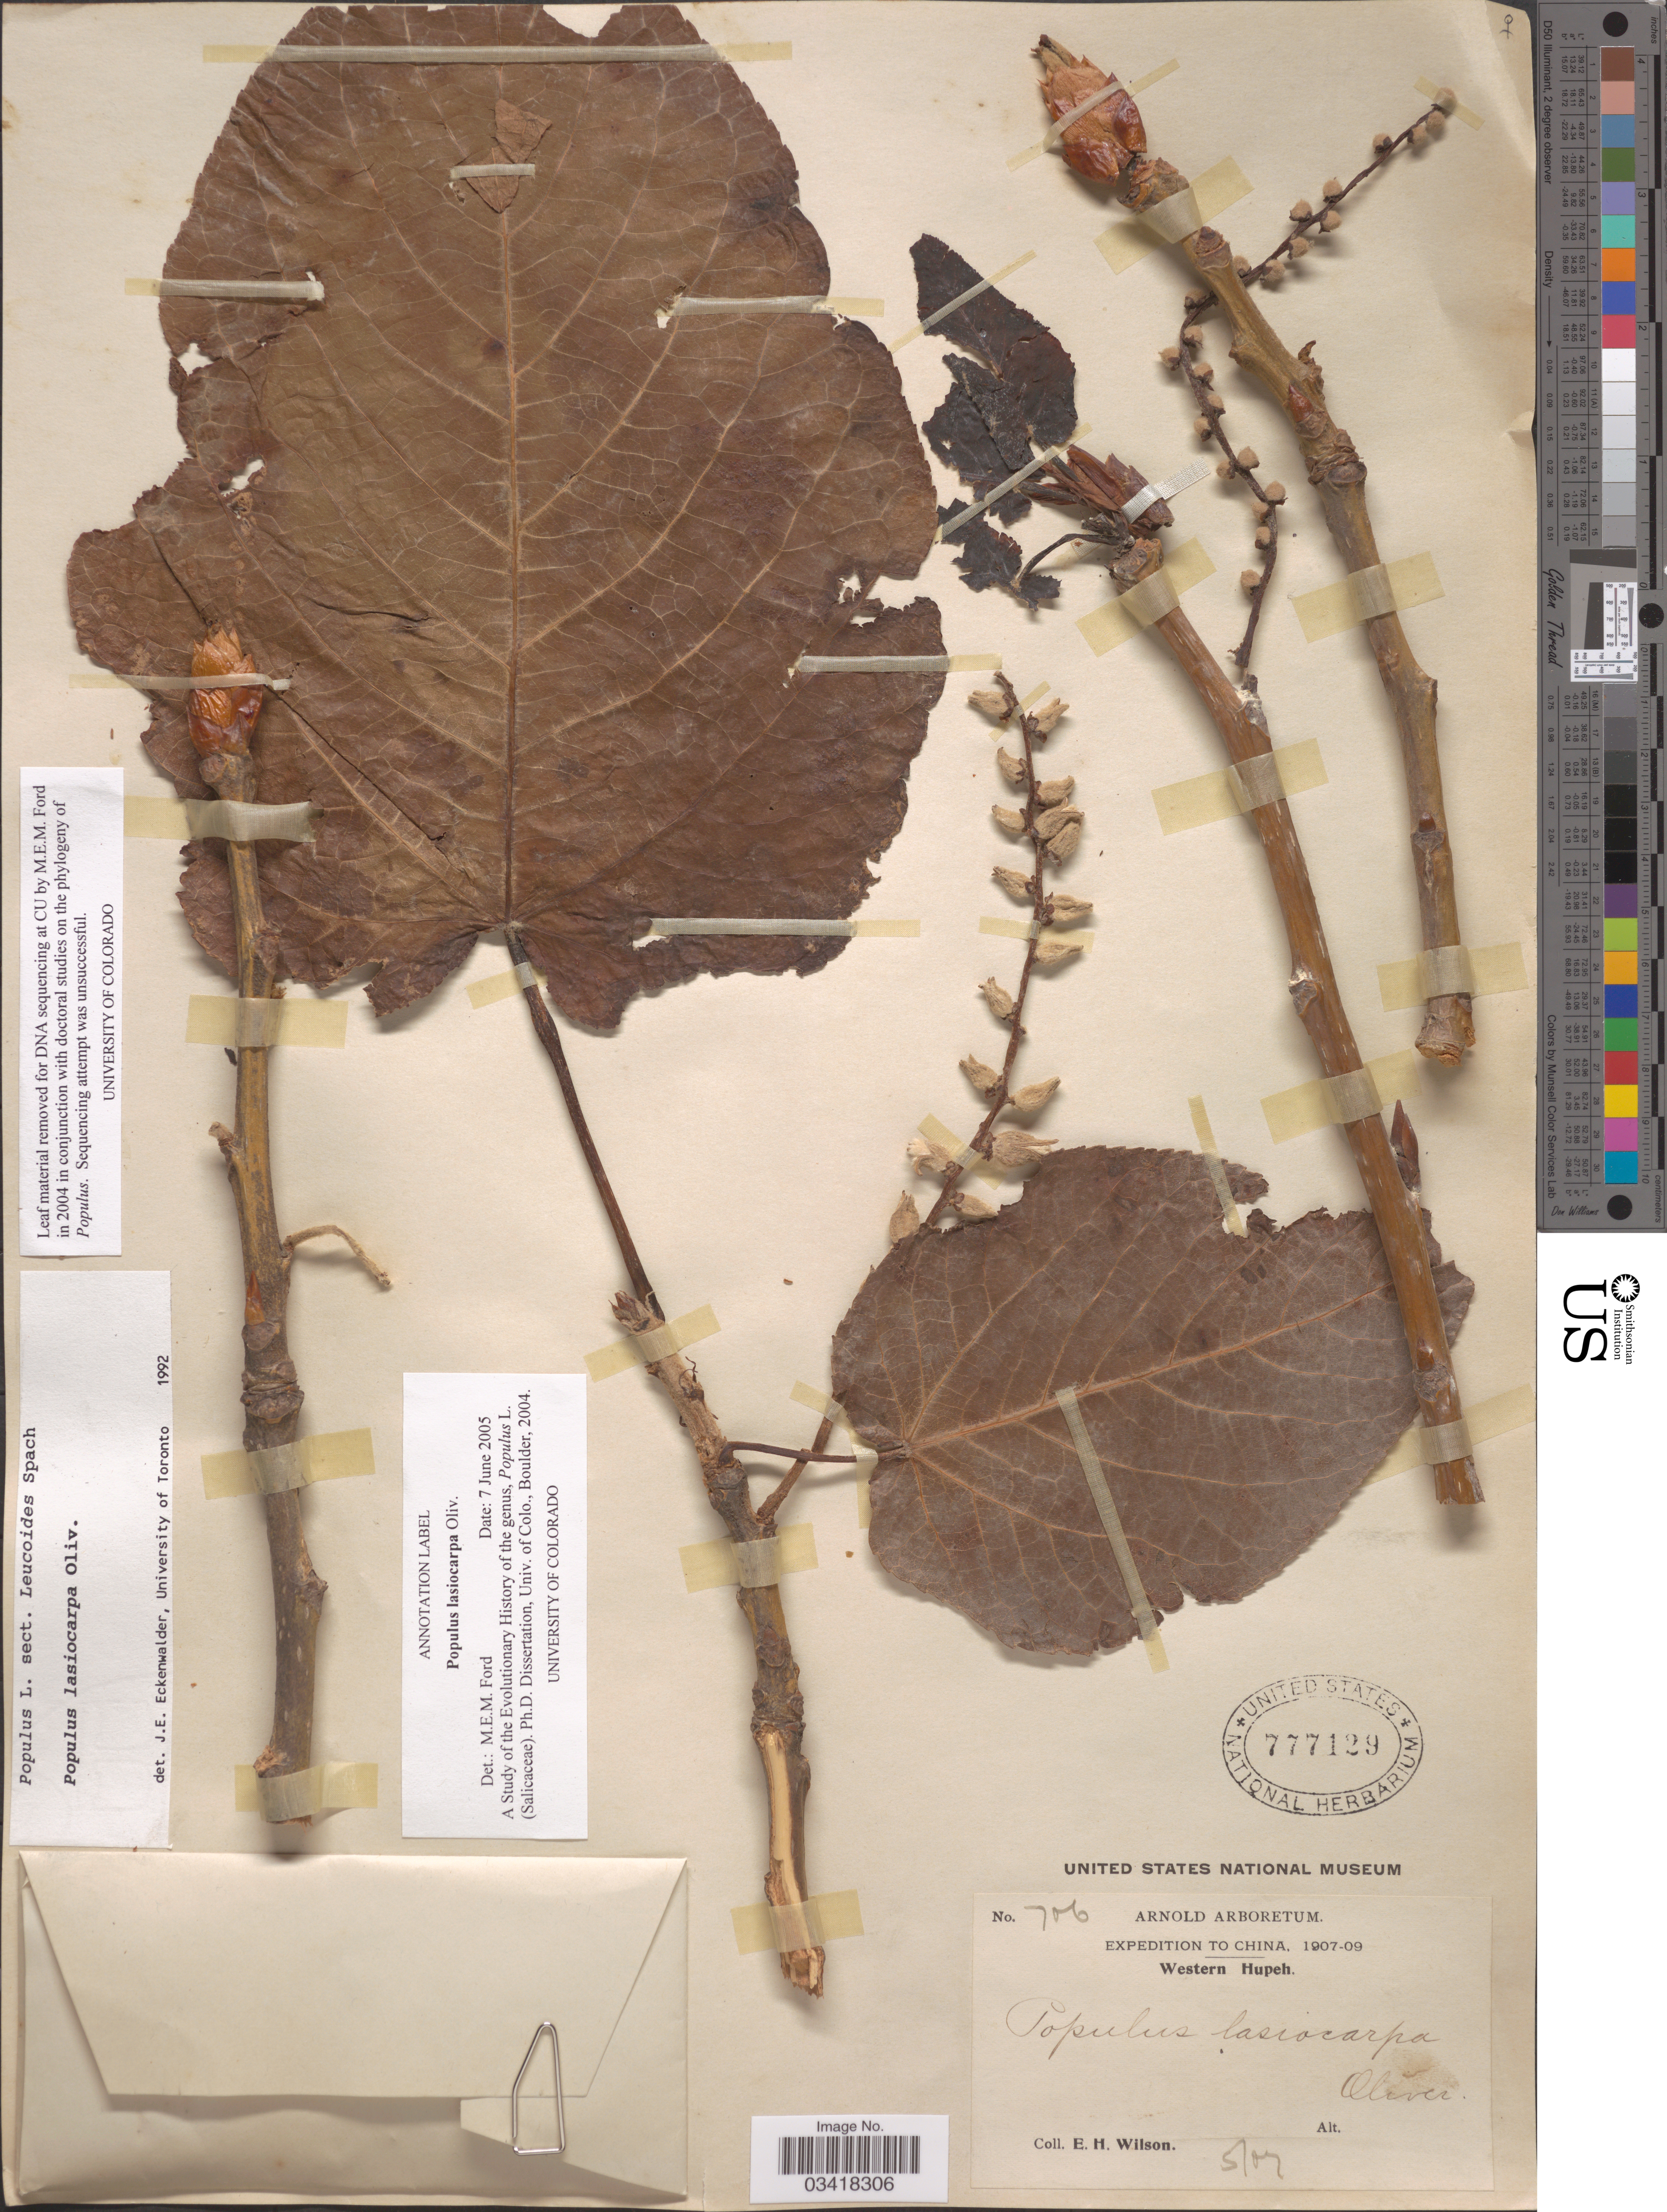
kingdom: Plantae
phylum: Tracheophyta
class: Magnoliopsida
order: Malpighiales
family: Salicaceae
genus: Populus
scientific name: Populus lasiocarpa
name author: Oliv.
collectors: E. Wilson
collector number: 706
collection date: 1907-05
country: China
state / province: Hubei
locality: Western Hupeh.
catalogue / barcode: US 777129